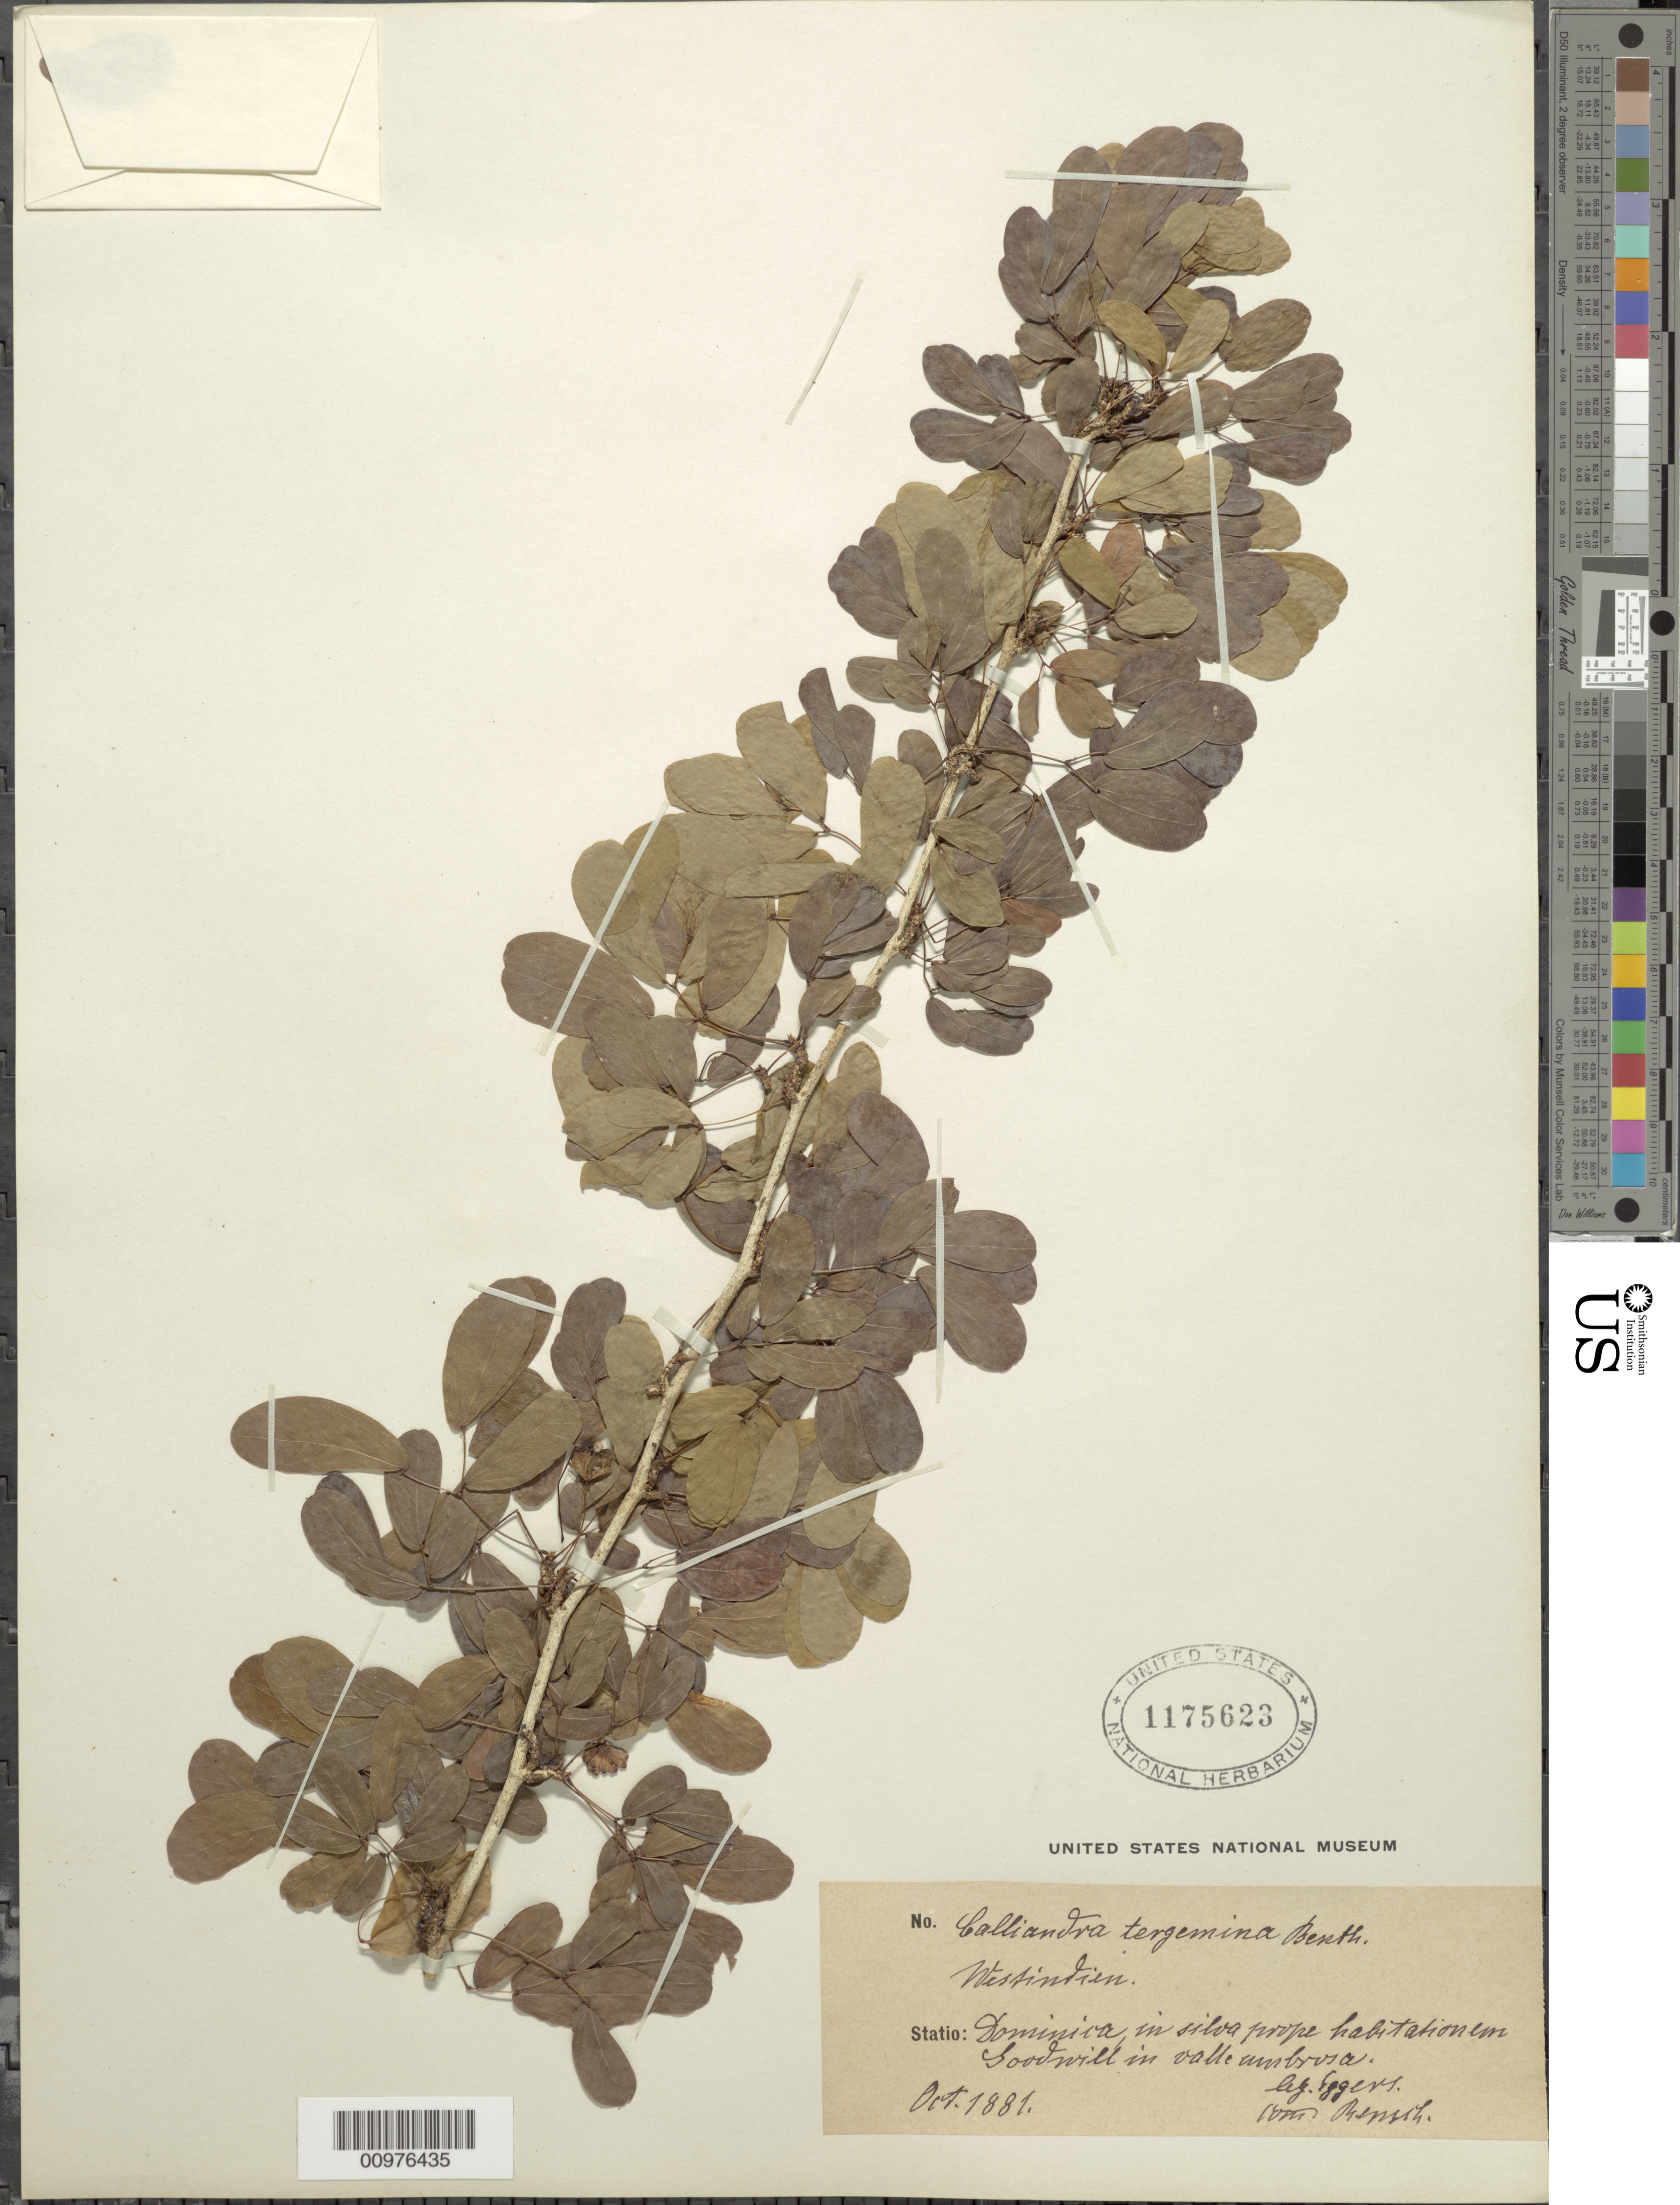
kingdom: Plantae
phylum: Tracheophyta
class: Magnoliopsida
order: Fabales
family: Fabaceae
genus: Calliandra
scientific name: Calliandra tergemina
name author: (L.) Benth.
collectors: H. F. A. von Eggers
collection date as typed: Oct 1881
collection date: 1881-10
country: Dominica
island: Dominica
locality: Dominica in siloa propre habitation em goodwill in valle ambrosa.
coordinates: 0 N, 0 E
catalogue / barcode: US 1175623